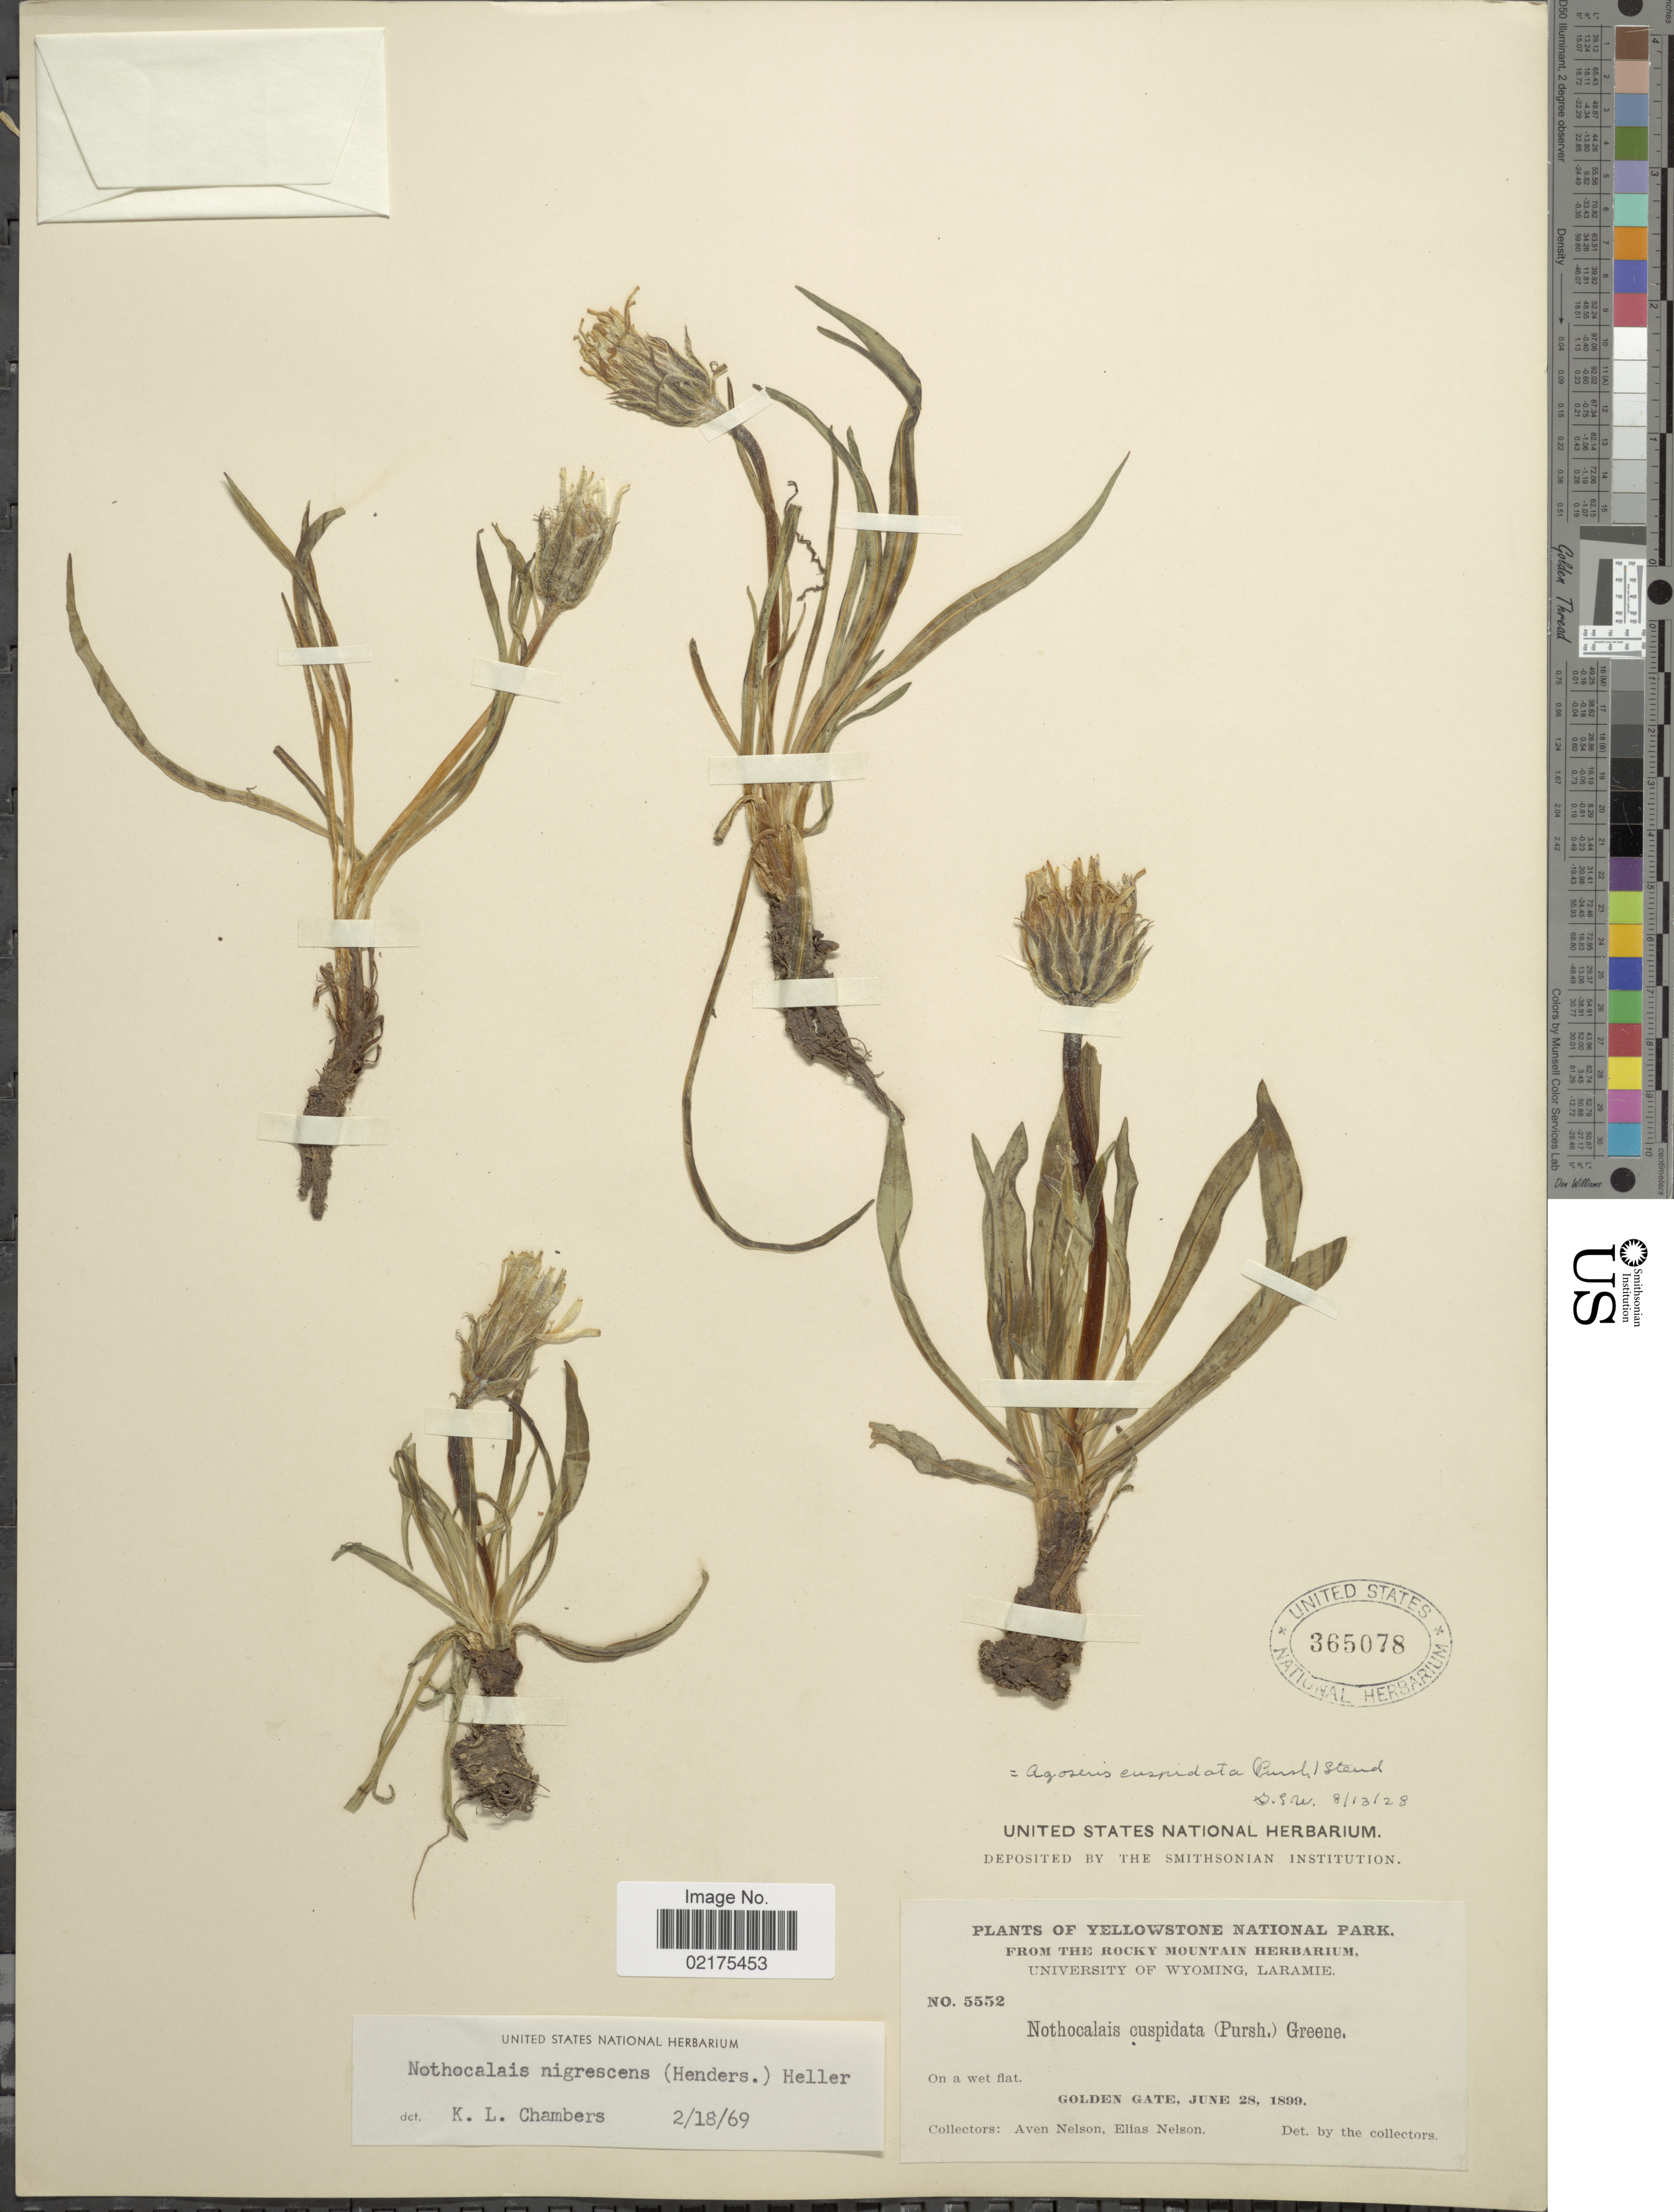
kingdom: Plantae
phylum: Tracheophyta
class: Magnoliopsida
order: Asterales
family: Asteraceae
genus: Nothocalais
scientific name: Nothocalais cuspidata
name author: (Pursh) Greene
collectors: A. Nelson & E. Nelson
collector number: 5552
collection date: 1899-06-28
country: United States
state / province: Wyoming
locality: Yellowstone national park, on a wet flat, Golden Gate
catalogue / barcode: US 365078